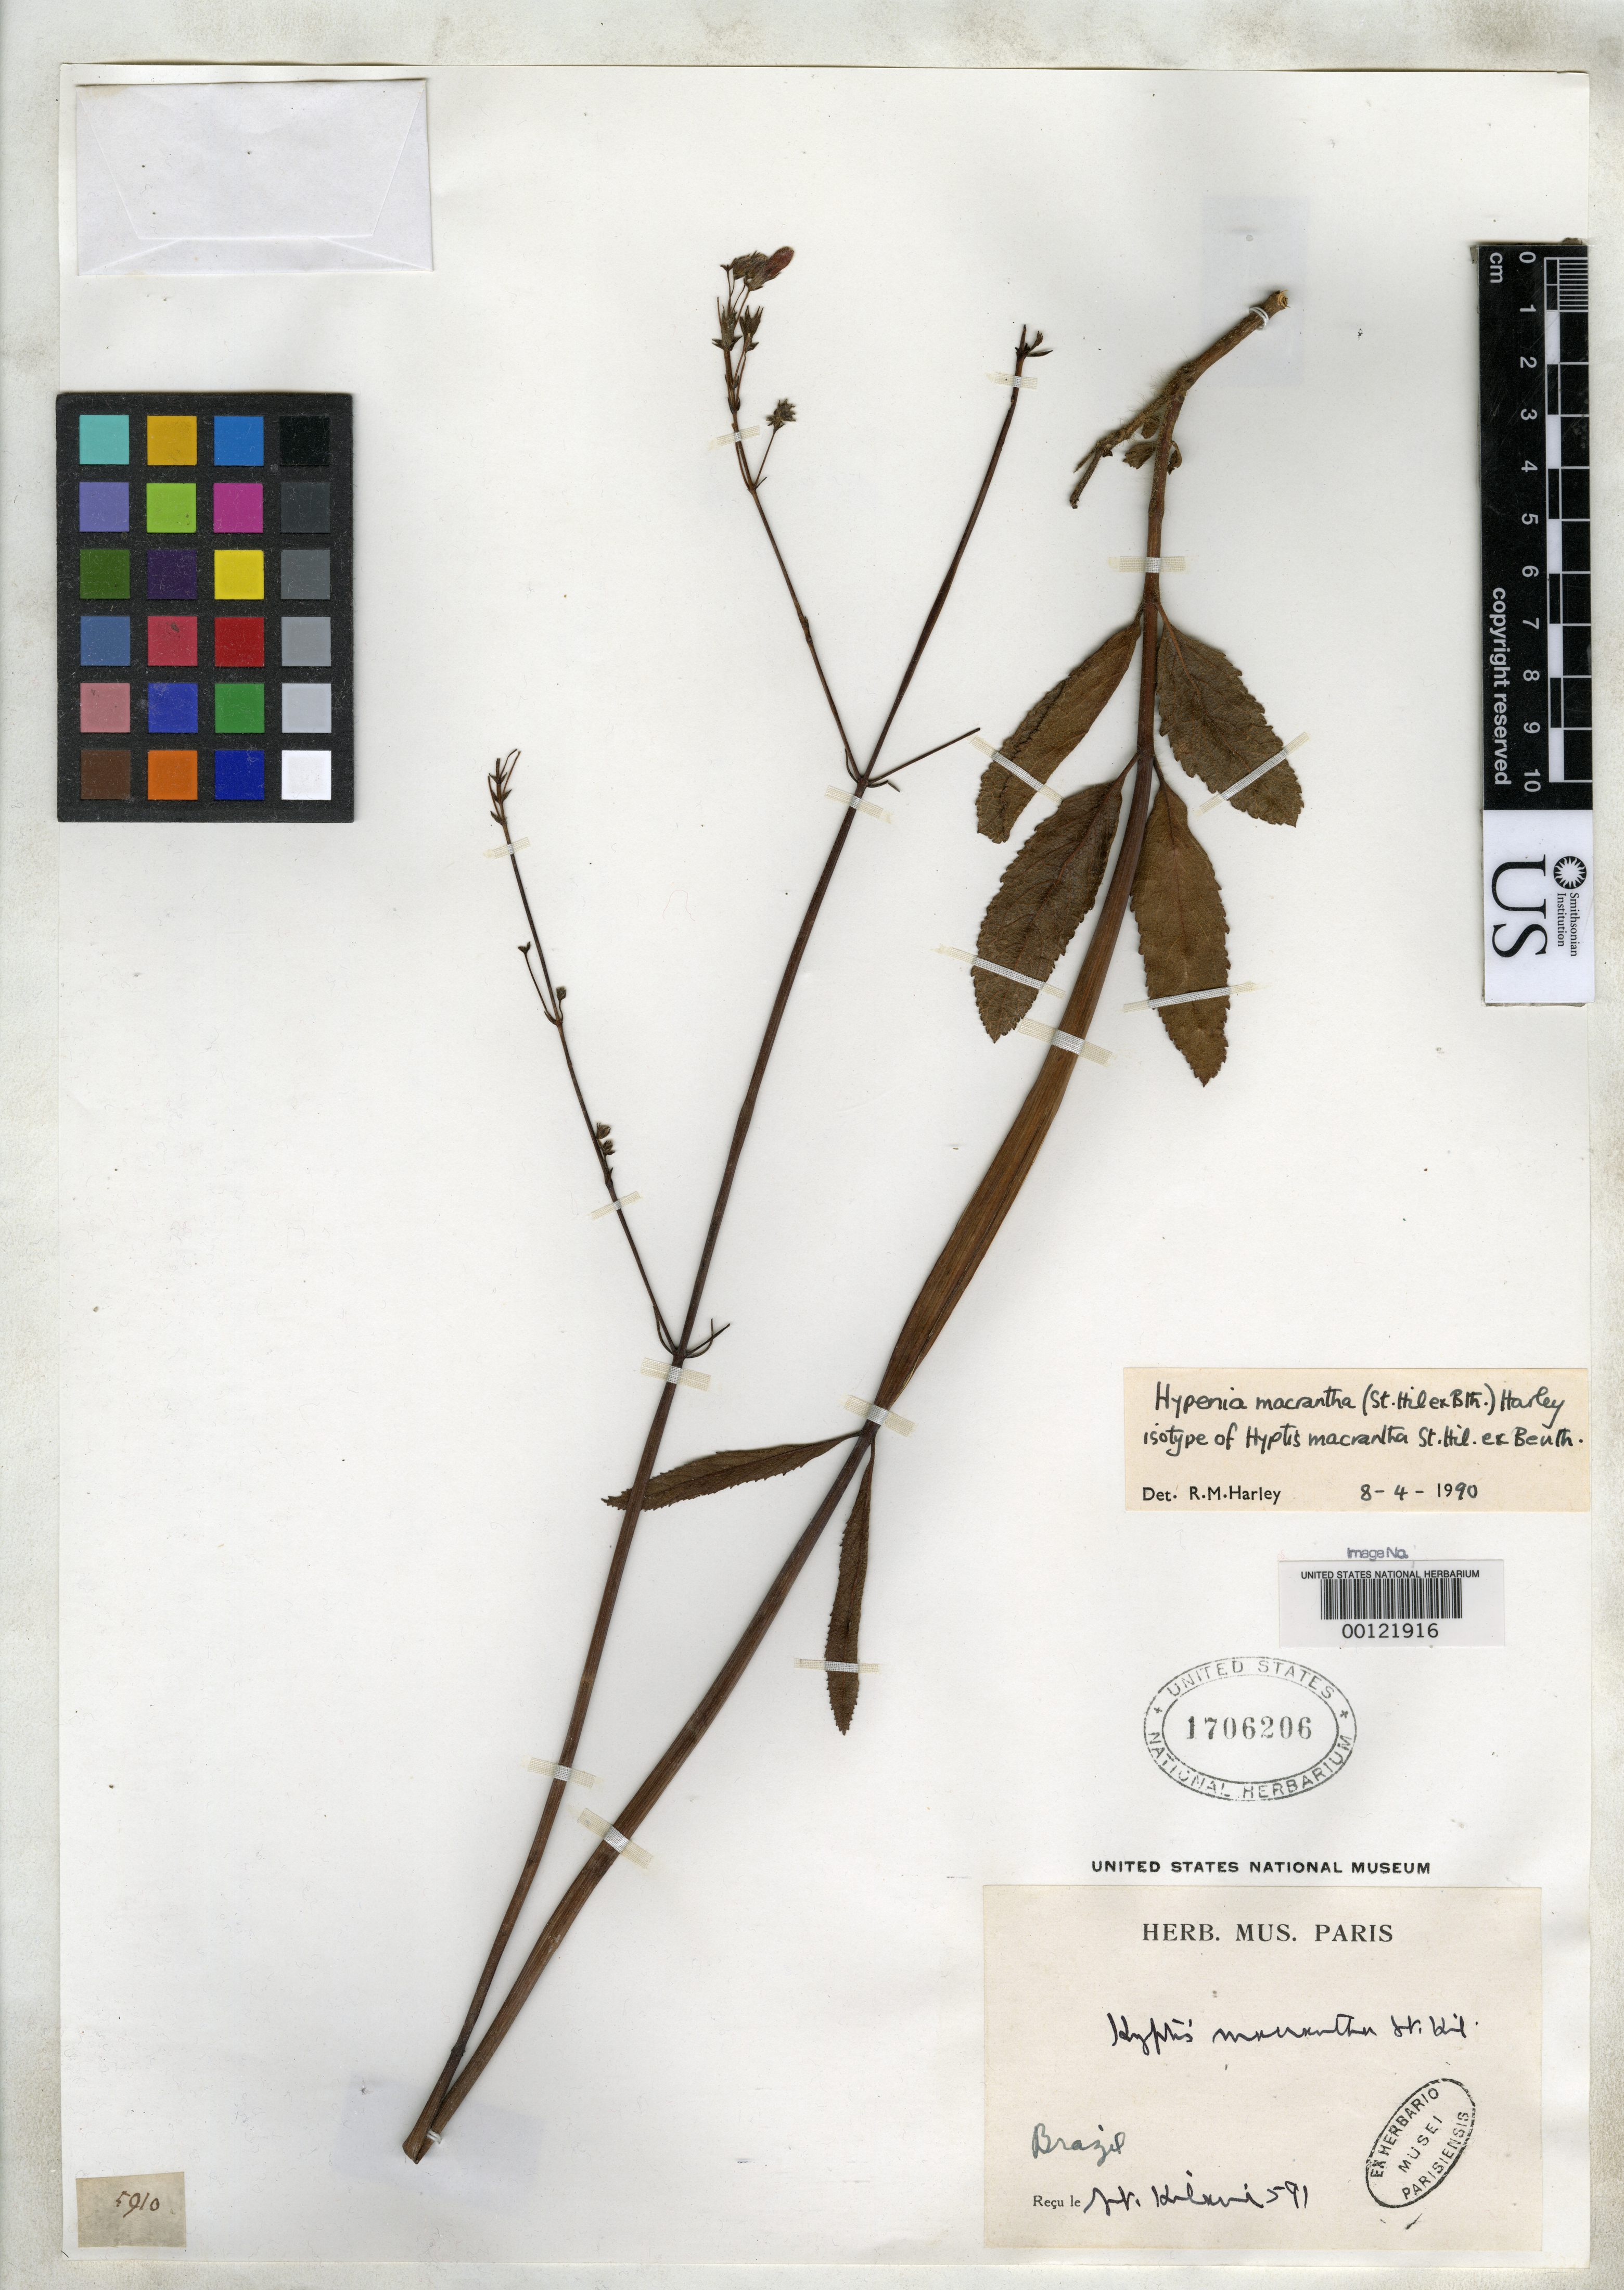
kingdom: Plantae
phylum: Tracheophyta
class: Magnoliopsida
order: Lamiales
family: Lamiaceae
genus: Hyptis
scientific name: Hyptis macrantha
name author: A. St.-Hil. ex Benth.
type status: Isotype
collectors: A. F. C. P. de Saint-Hilaire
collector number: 591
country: Brazil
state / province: Minas Gerais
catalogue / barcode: US 1706206